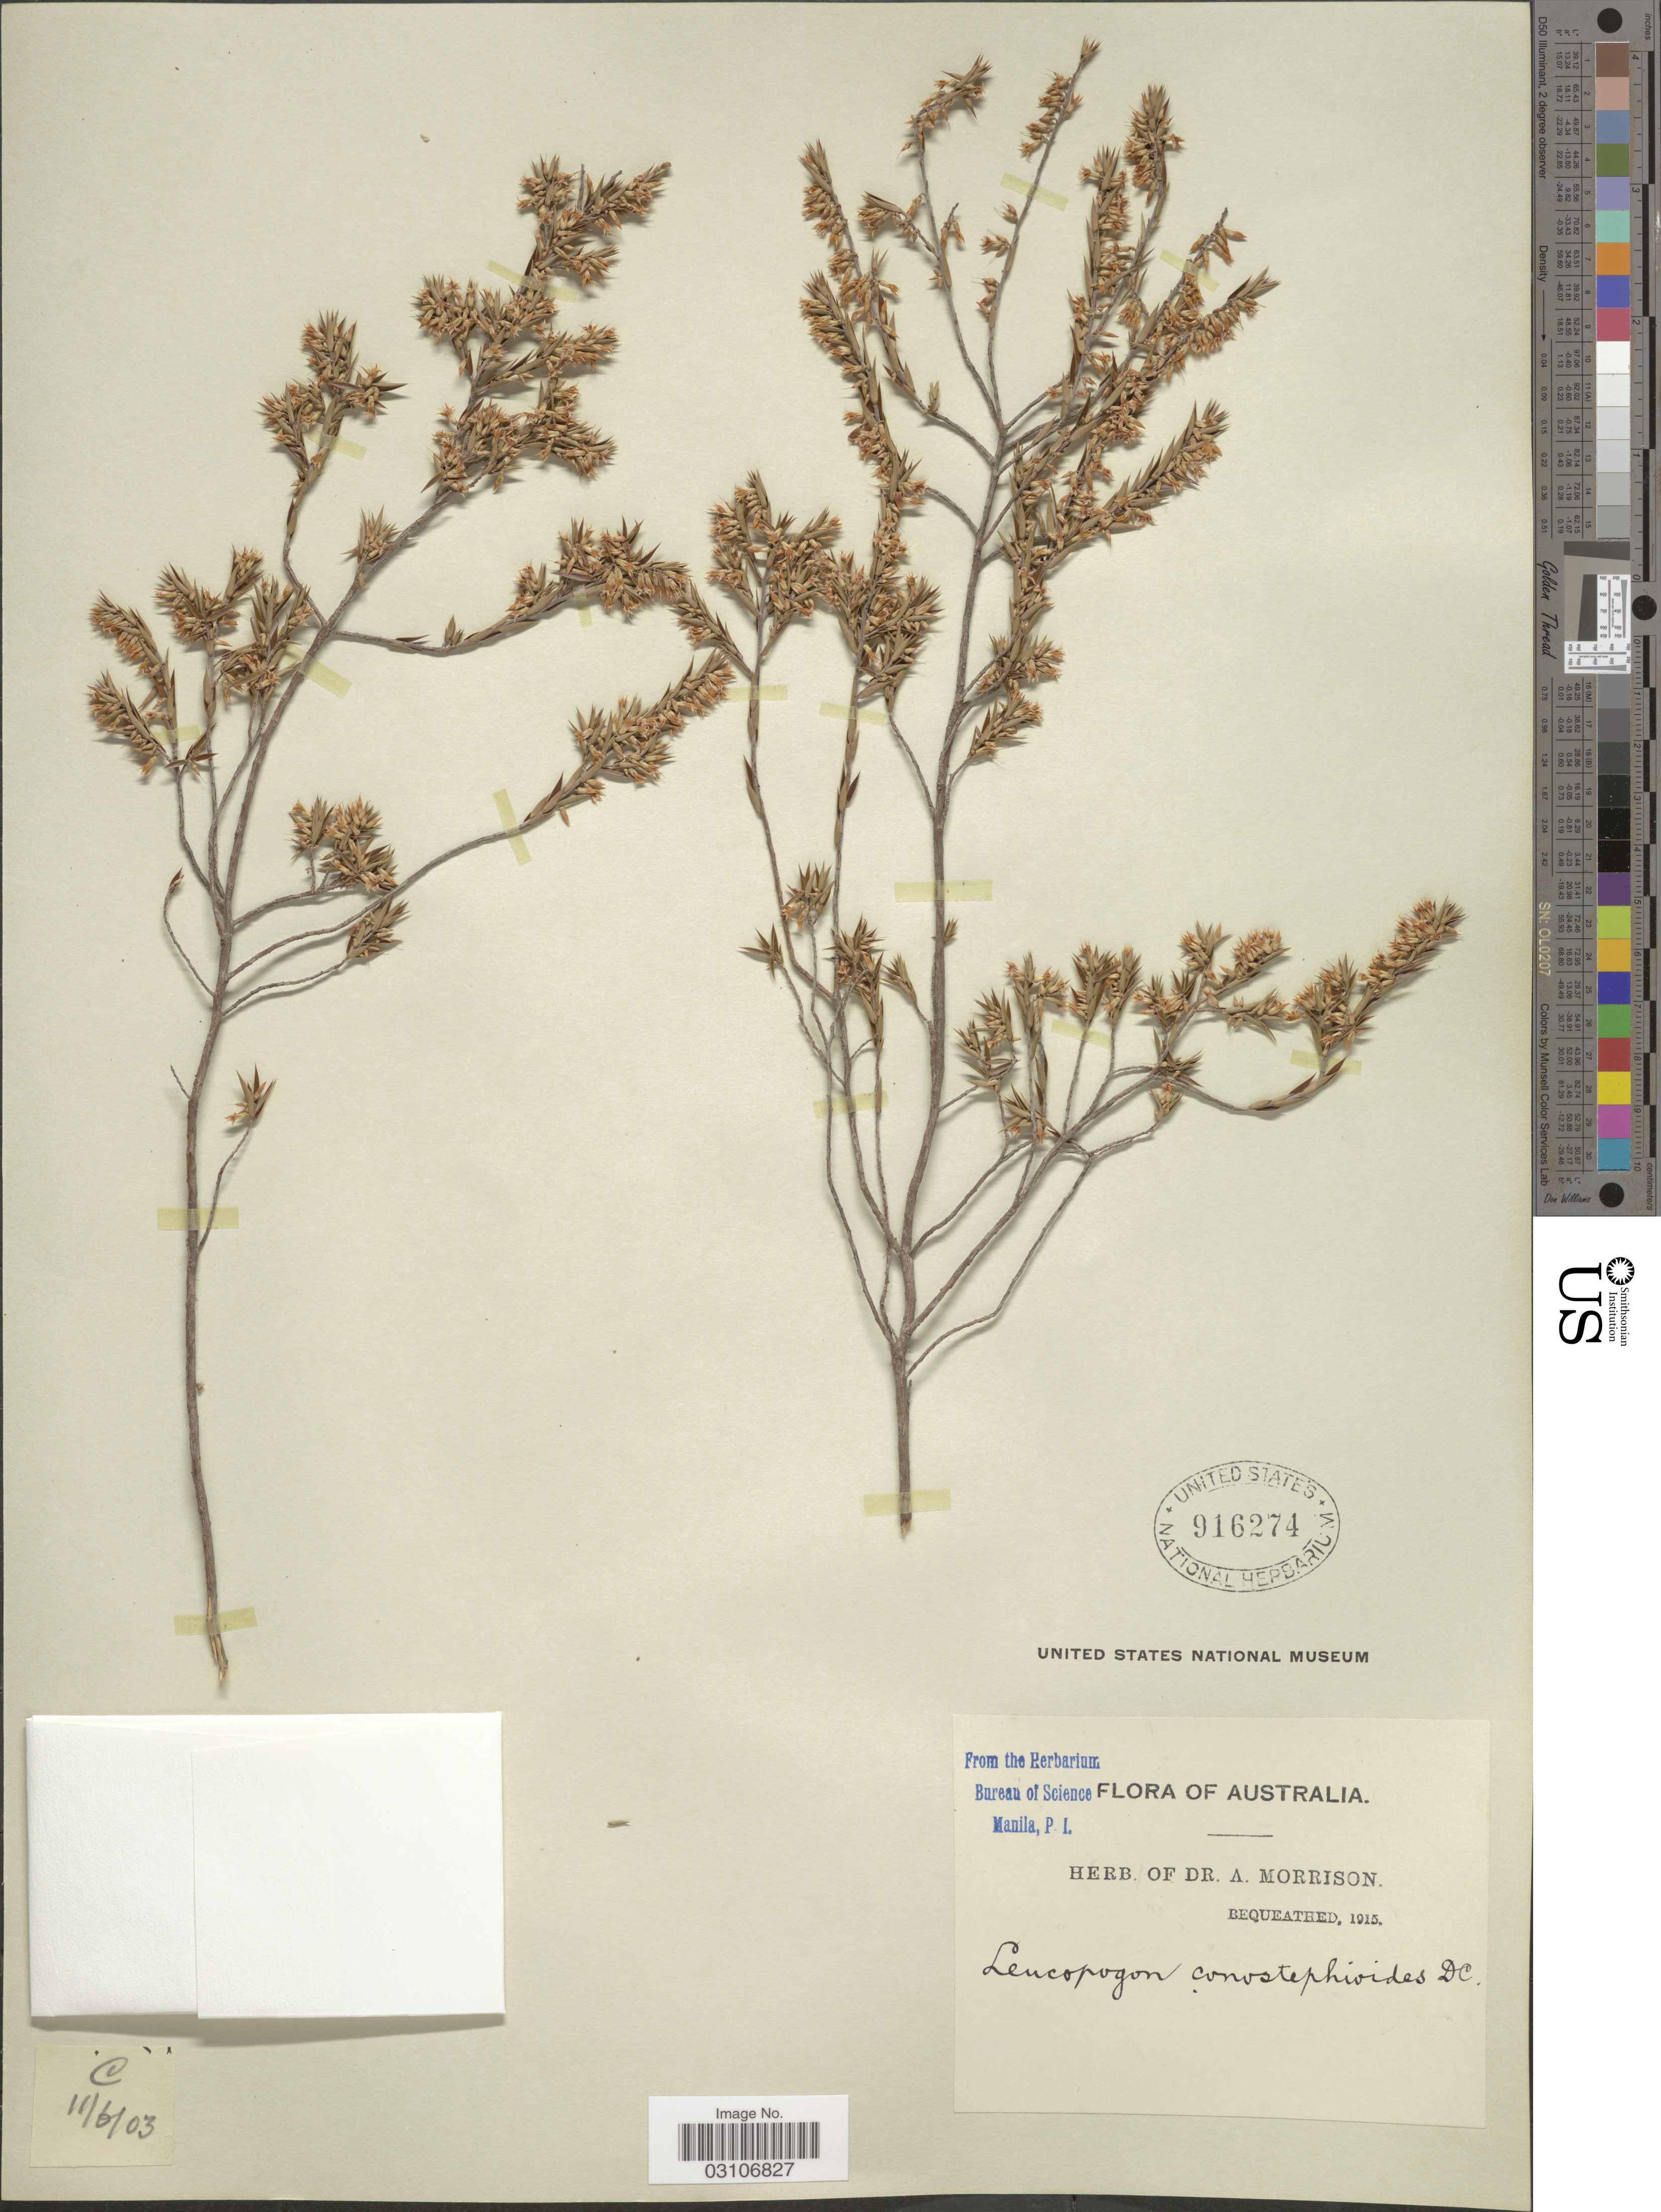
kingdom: Plantae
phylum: Tracheophyta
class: Magnoliopsida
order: Ericales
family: Ericaceae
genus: Leucopogon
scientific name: Leucopogon conostephioides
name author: DC.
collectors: ex herb. Dr. A. Morrison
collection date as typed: Transcribed d/m/y: 11/6/3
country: Australia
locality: C.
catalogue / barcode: US 916274